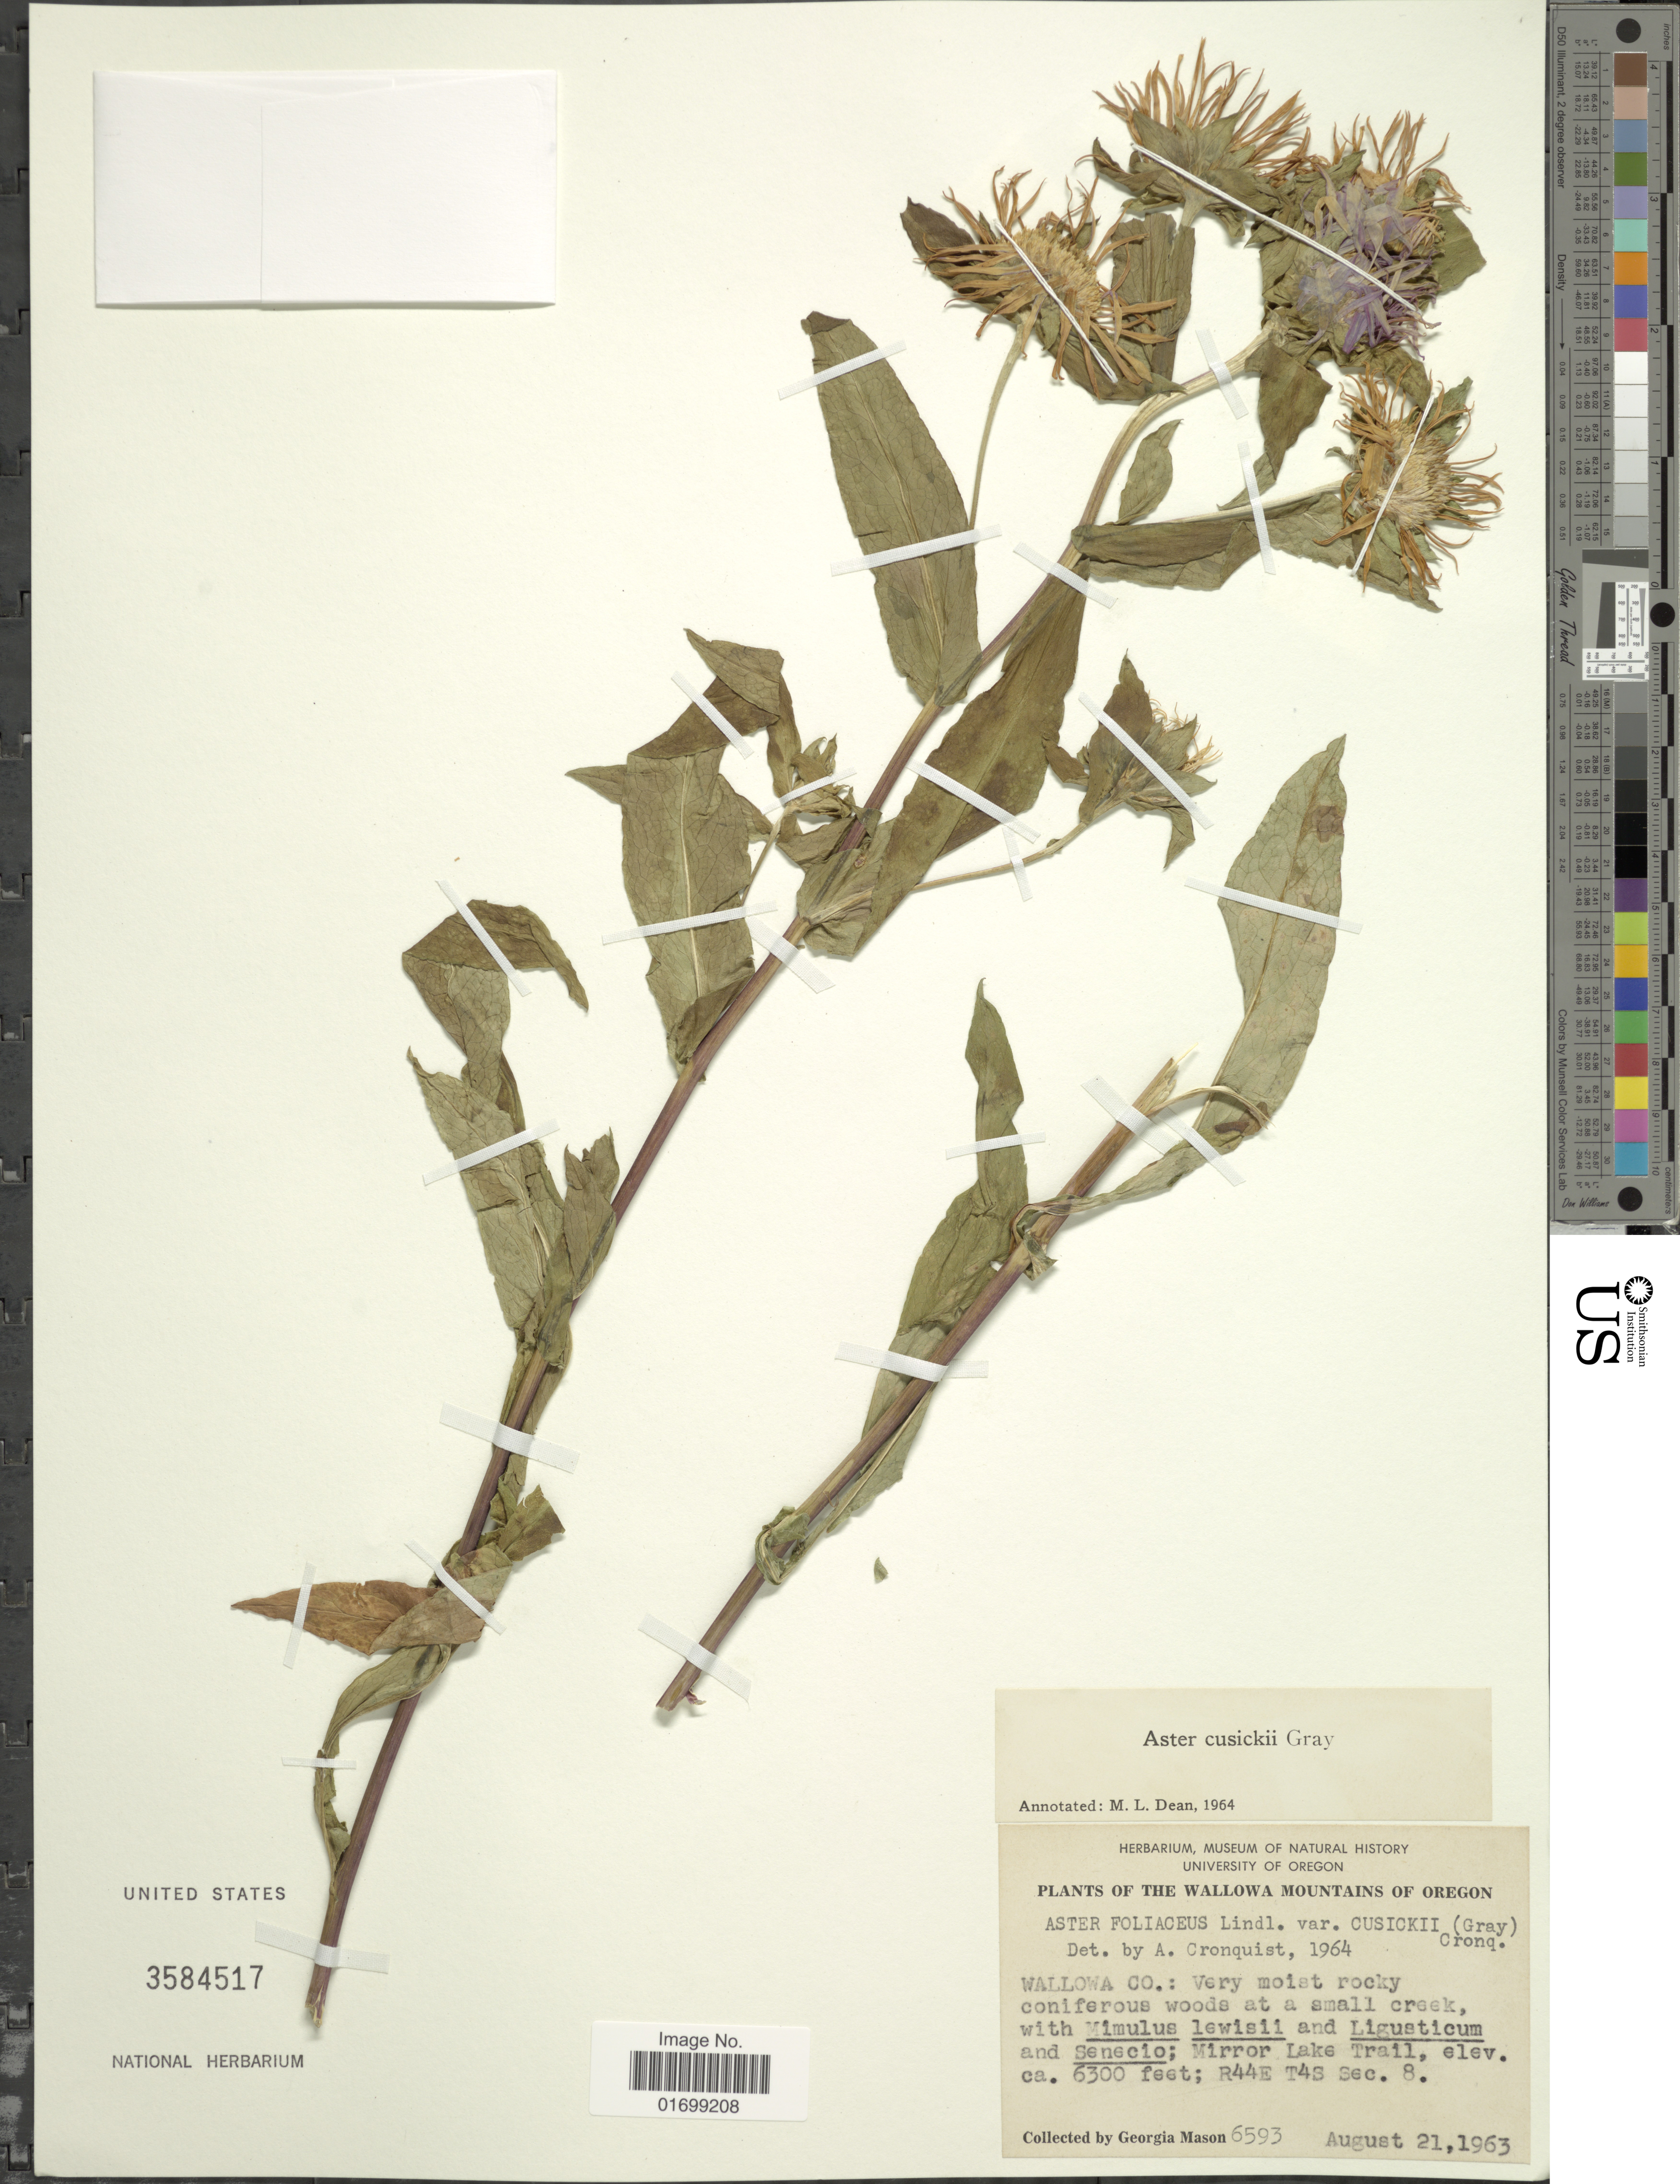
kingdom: Plantae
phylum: Tracheophyta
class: Magnoliopsida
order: Asterales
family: Asteraceae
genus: Symphyotrichum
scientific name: Symphyotrichum foliaceum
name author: (Lindl. ex DC.) G.L. Nesom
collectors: G. Mason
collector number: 6593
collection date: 1963-08-21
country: United States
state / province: Oregon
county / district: Wallowa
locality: Wallowa Mountains of Oregon, Wallowa Co.: very moist rocky coniferous woods at a small creek, Mirror Lake Trail, R44E T4S Sec.8.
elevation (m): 1920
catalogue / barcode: US 3584517